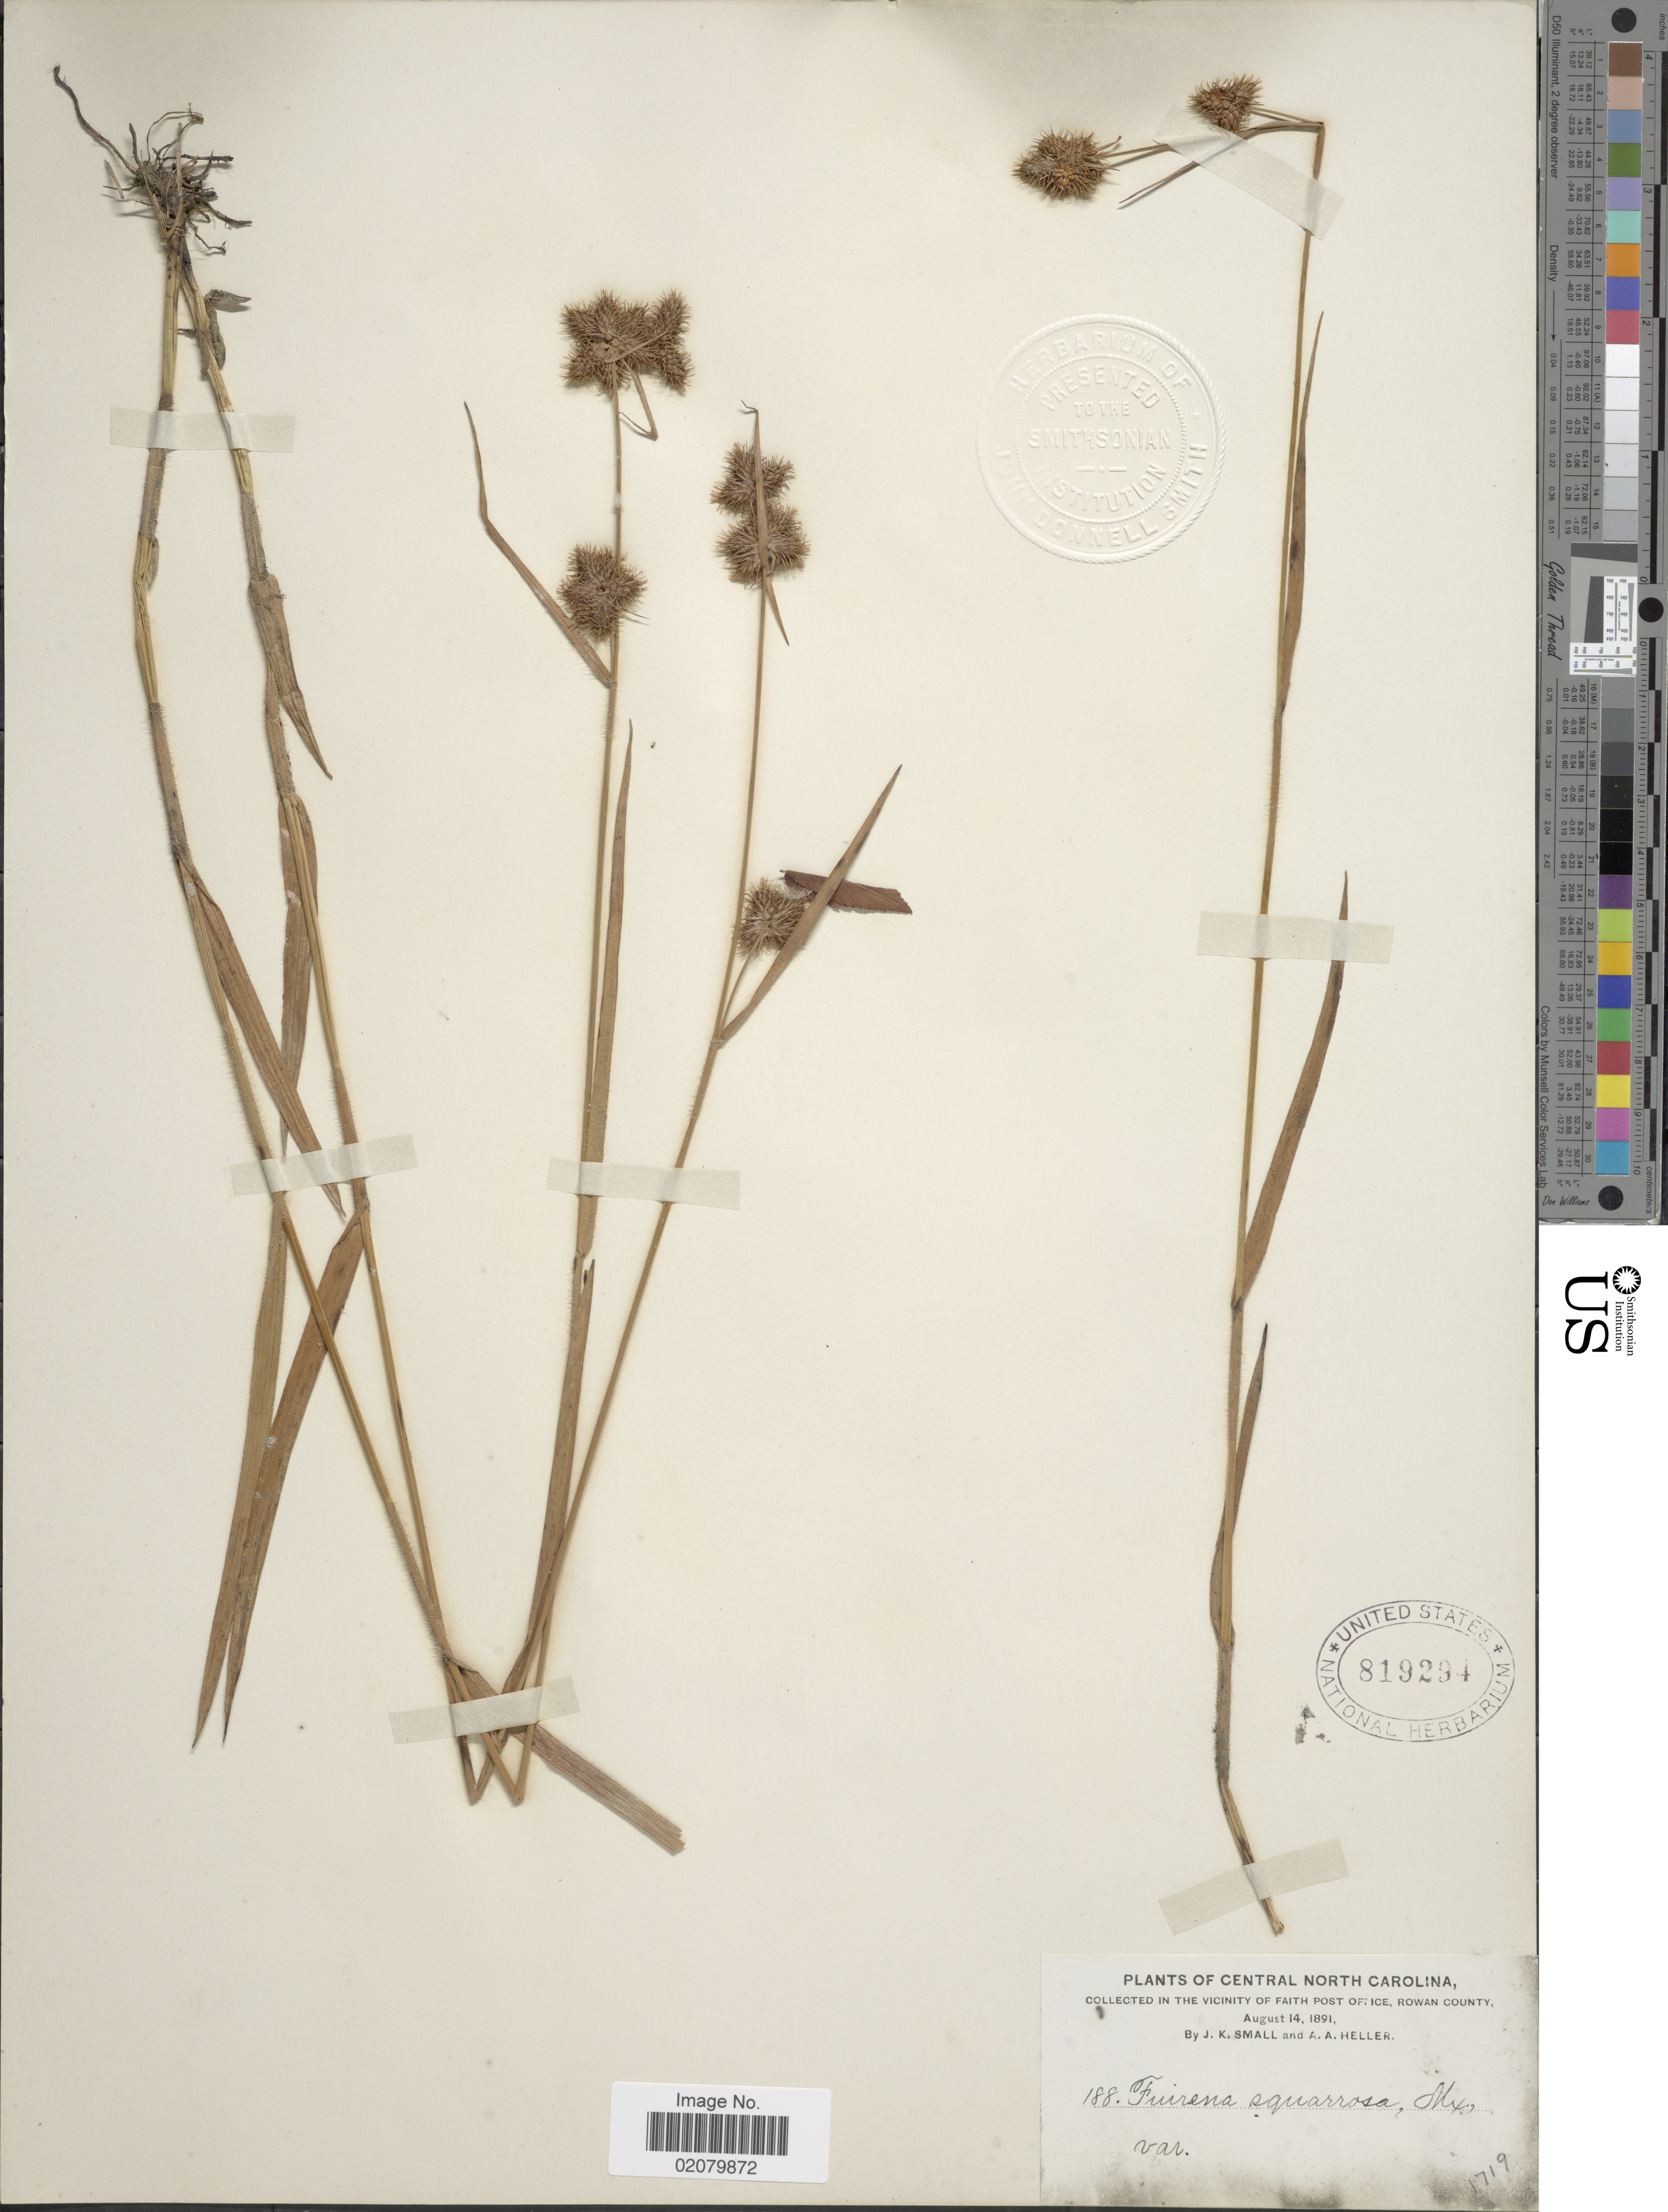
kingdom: Plantae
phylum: Tracheophyta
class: Liliopsida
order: Poales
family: Cyperaceae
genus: Fuirena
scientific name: Fuirena squarrosa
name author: Michx.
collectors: J. K. Small & A. A. Heller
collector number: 188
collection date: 1891-08-14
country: United States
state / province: North Carolina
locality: Central North Carolina, vicinity of Faith Post Office, Rowan County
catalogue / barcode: US 819294